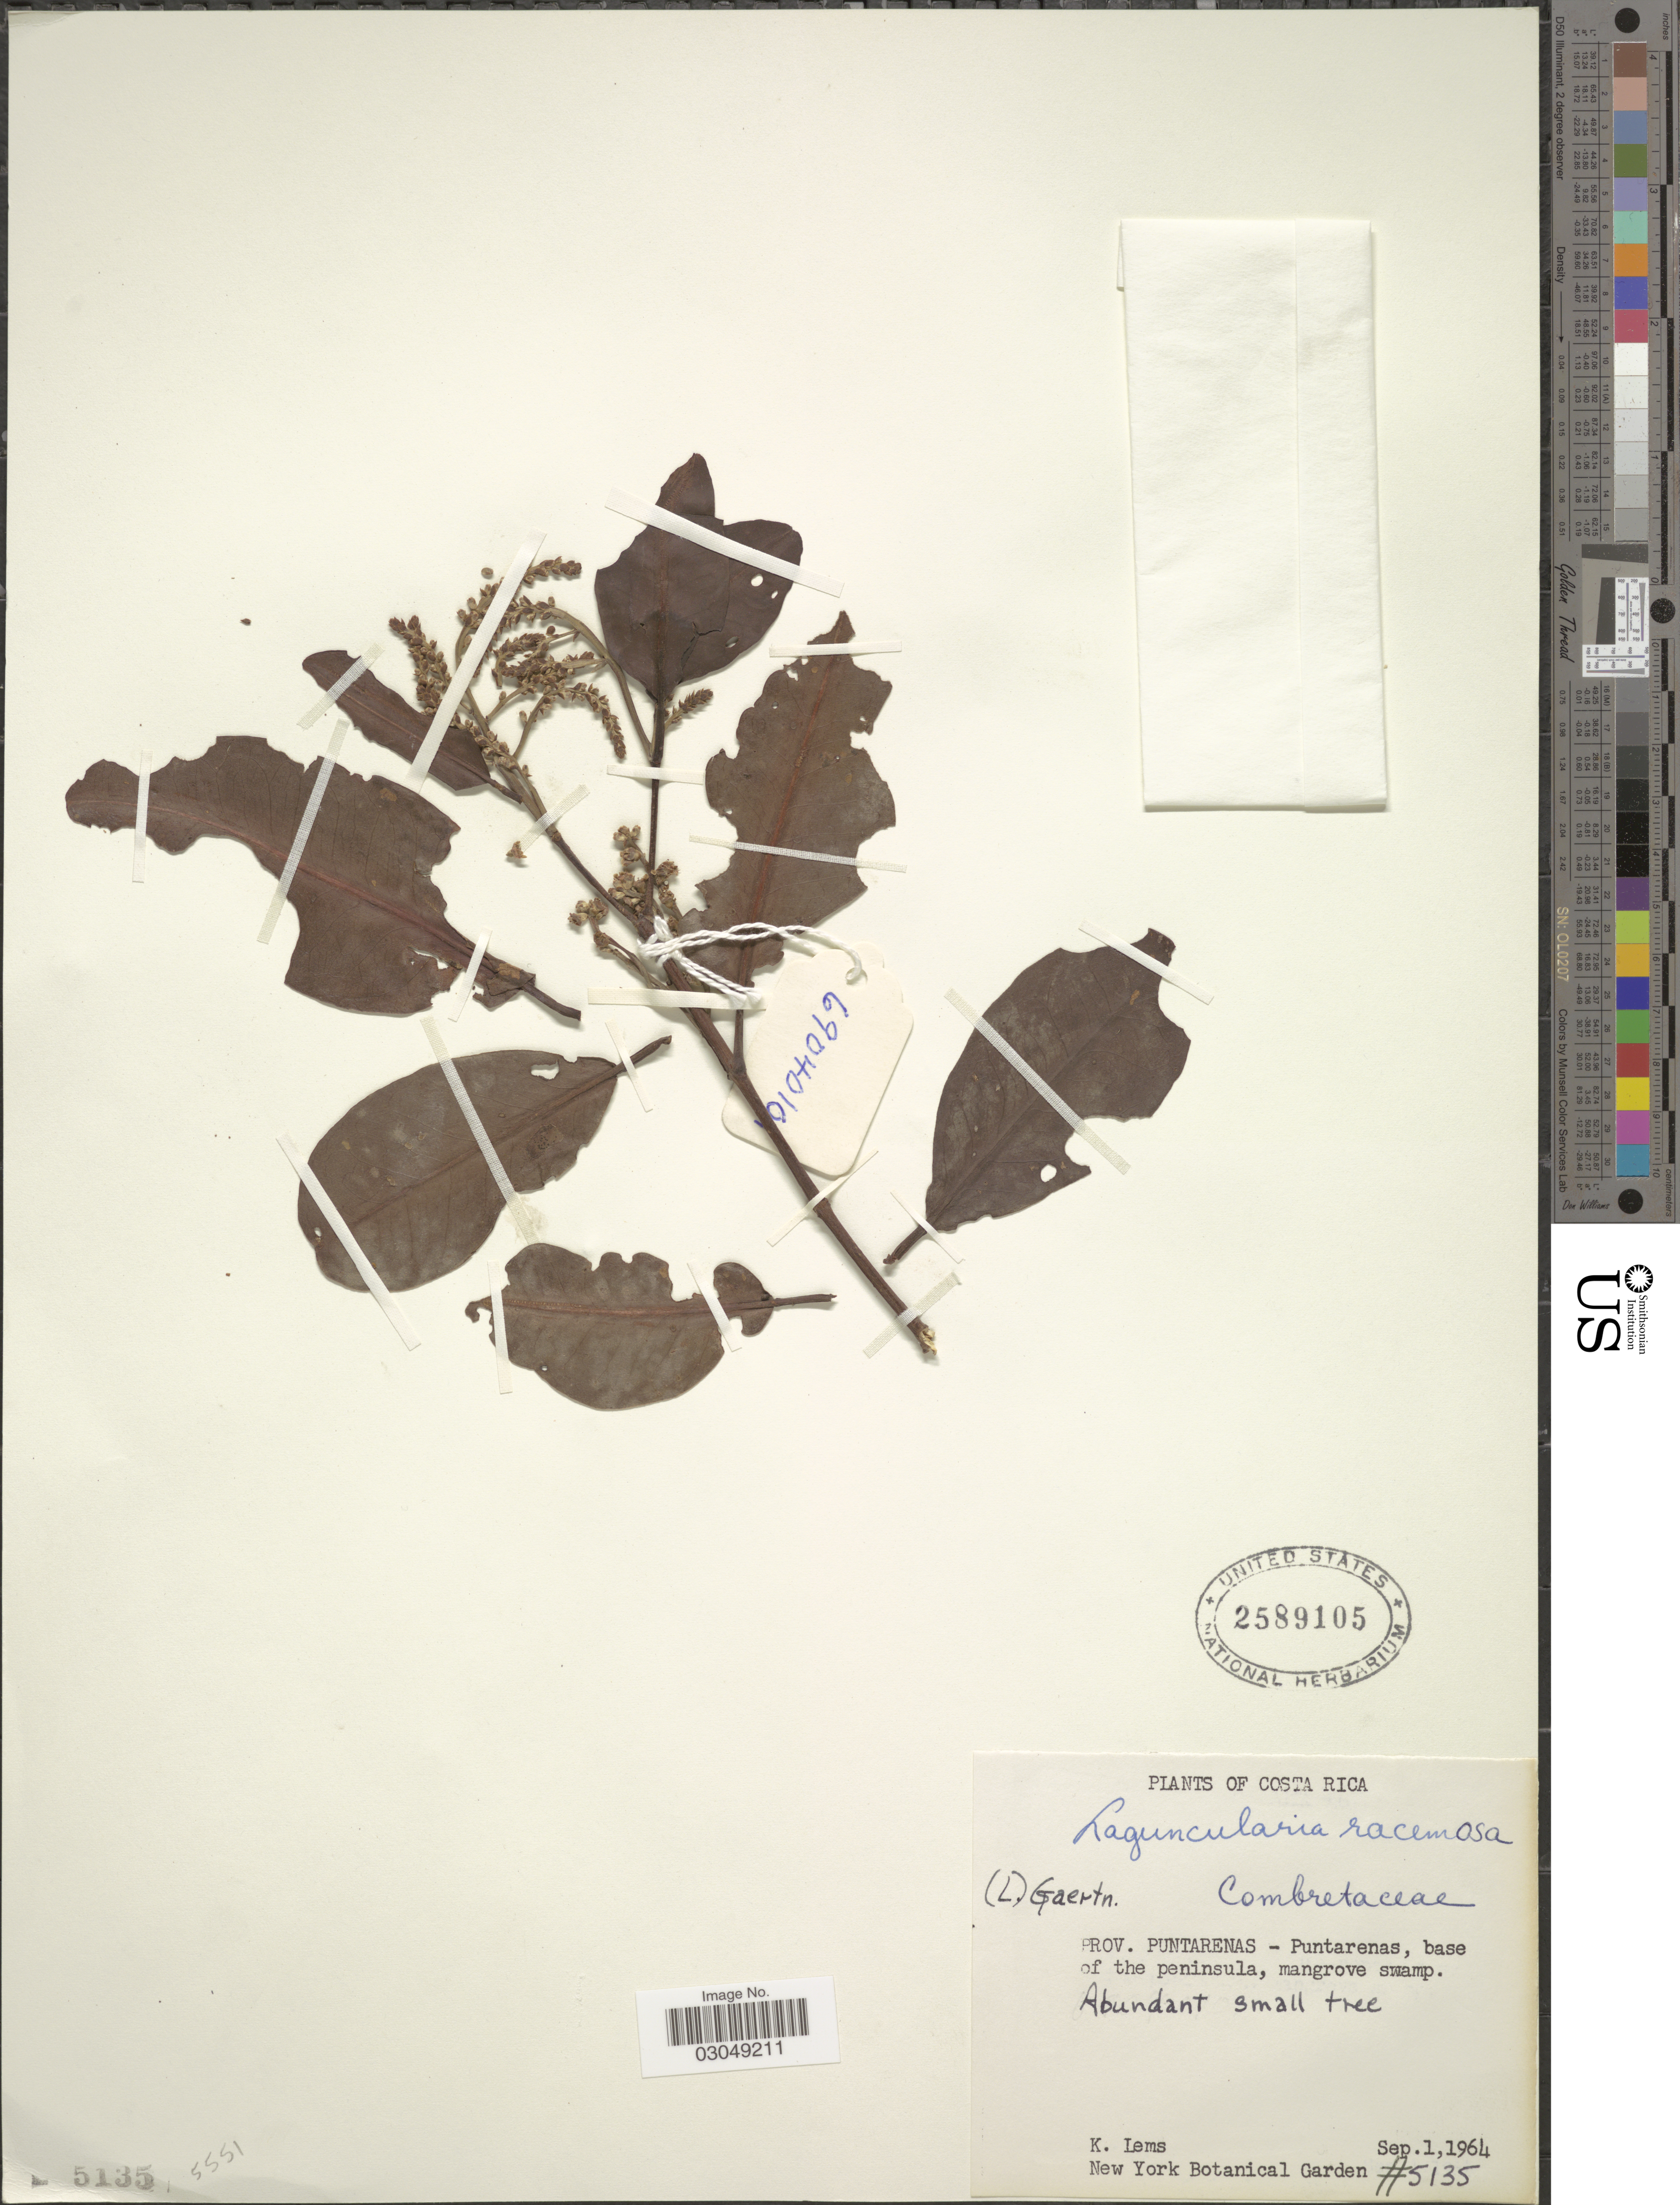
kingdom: Plantae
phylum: Tracheophyta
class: Magnoliopsida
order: Myrtales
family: Combretaceae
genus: Laguncularia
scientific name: Laguncularia racemosa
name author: (L.) C.F. Gaertn.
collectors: K. Lems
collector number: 5135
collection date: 1964-09-01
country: Costa Rica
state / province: Puntarenas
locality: Puntarenas, base of the peninsula, mangrove swamp.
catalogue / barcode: US 2589105